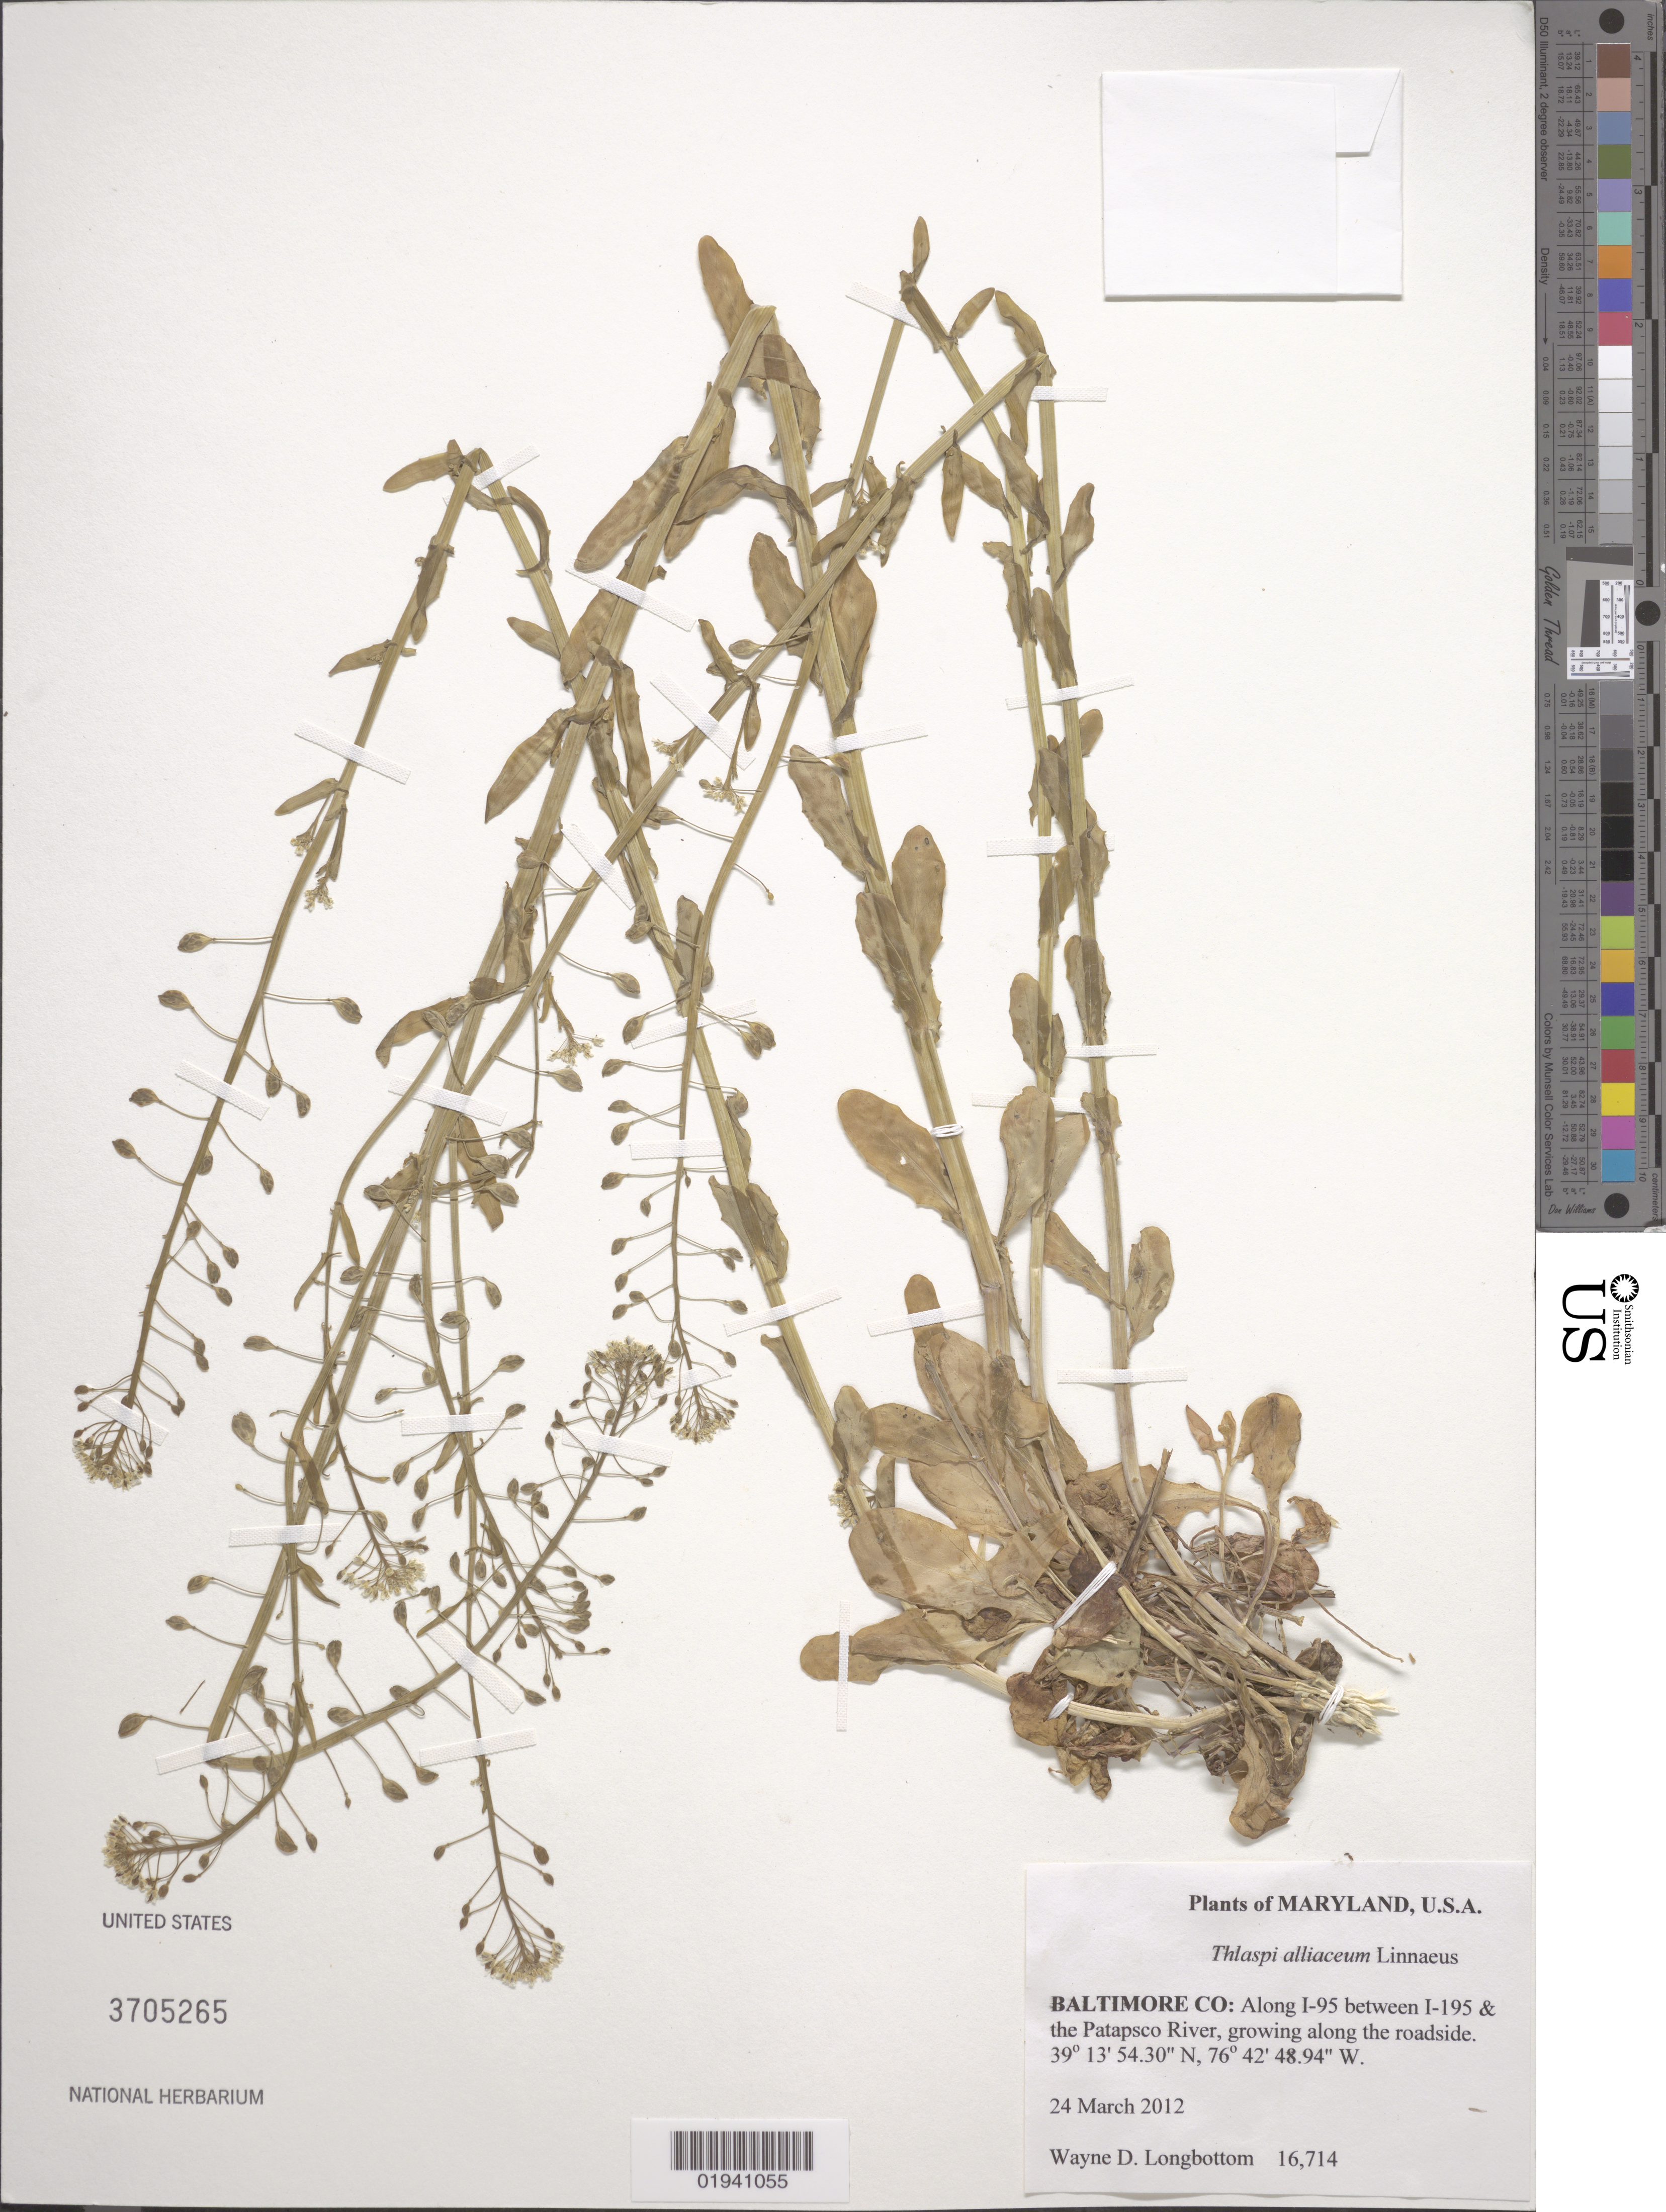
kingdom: Plantae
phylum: Tracheophyta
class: Magnoliopsida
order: Brassicales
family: Brassicaceae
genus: Thlaspi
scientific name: Thlaspi alliaceum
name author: L.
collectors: W. D. Longbottom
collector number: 16714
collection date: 2012-03-24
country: United States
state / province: Maryland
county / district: Baltimore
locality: Along I-95 between I-95 and the Patapsco River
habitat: growing along the roadside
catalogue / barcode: US 3705265